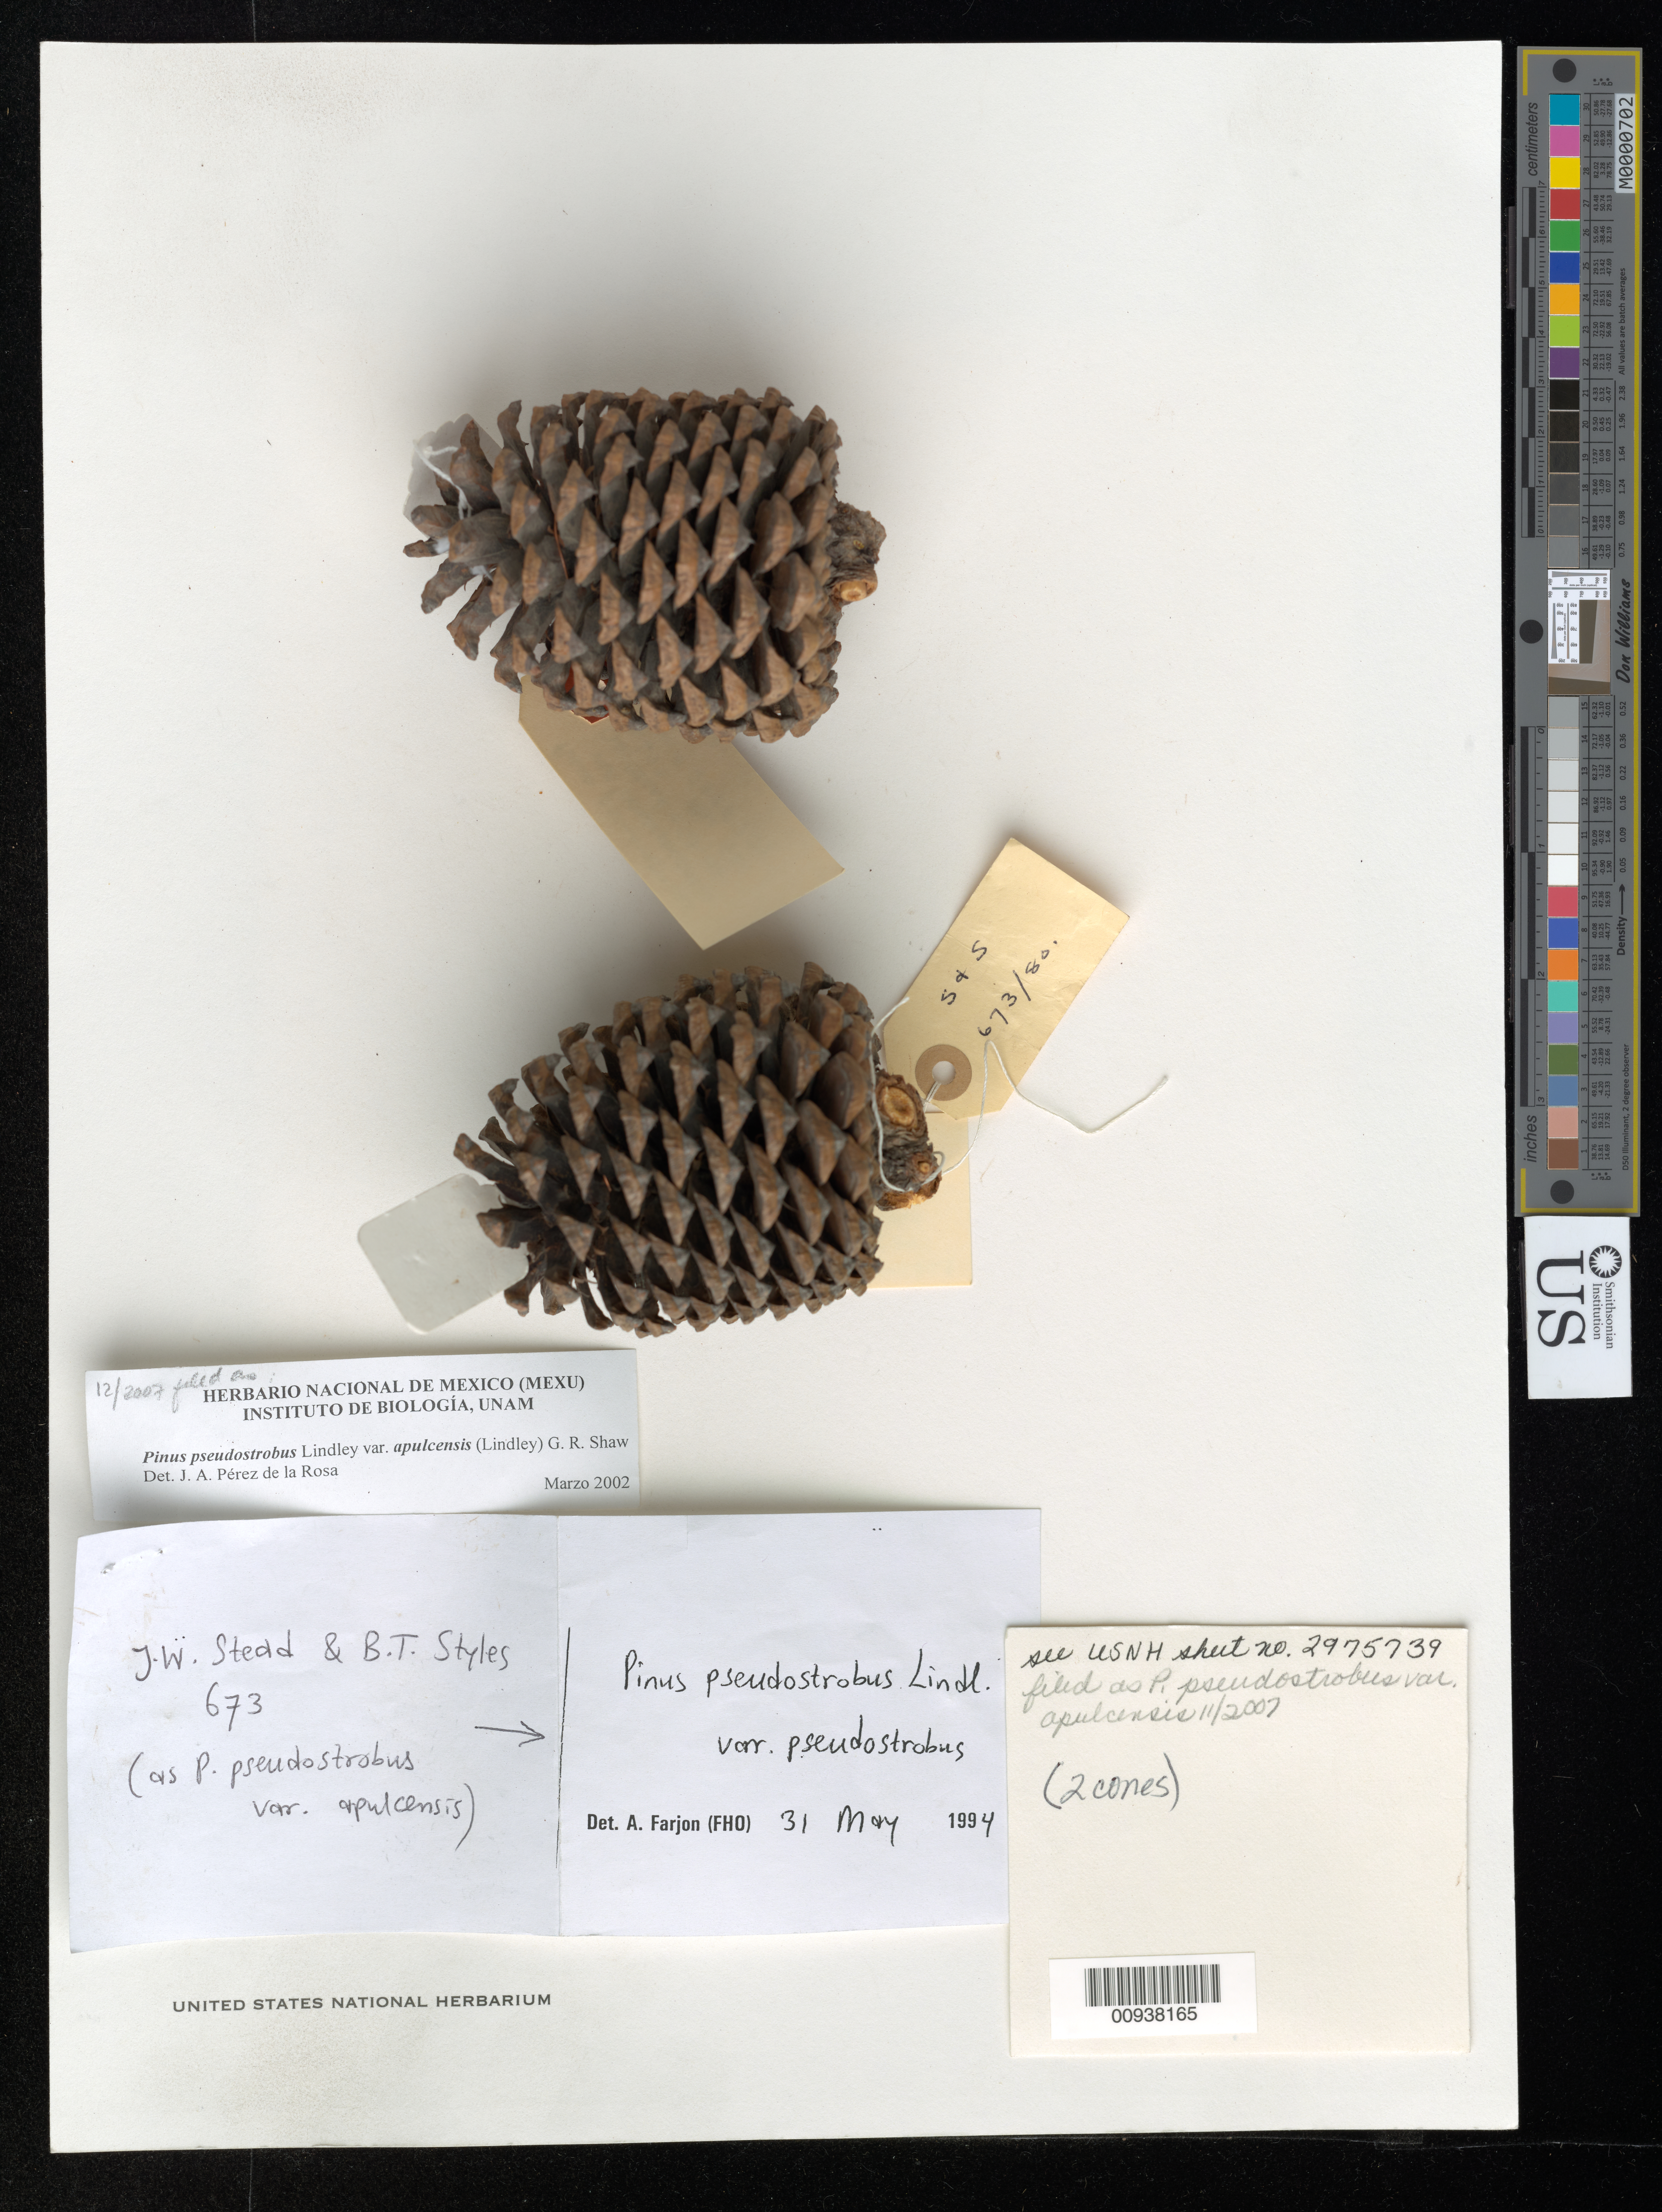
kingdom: Plantae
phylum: Tracheophyta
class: Pinopsida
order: Pinales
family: Pinaceae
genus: Pinus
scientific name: Pinus pseudostrobus var. apulcensis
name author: (Shaw) Lindl.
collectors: J. Stead & B. T. Styles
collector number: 673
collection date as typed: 21 Mar 1980 to 22 Mar 1980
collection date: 1980-03-21/1980-03-22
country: Mexico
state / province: Veracruz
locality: At Perote nr. Coatepeque [sic possibly Coatepec].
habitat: Other pines in area include P. patula, P. teocote, & P. montezumae.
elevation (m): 2750